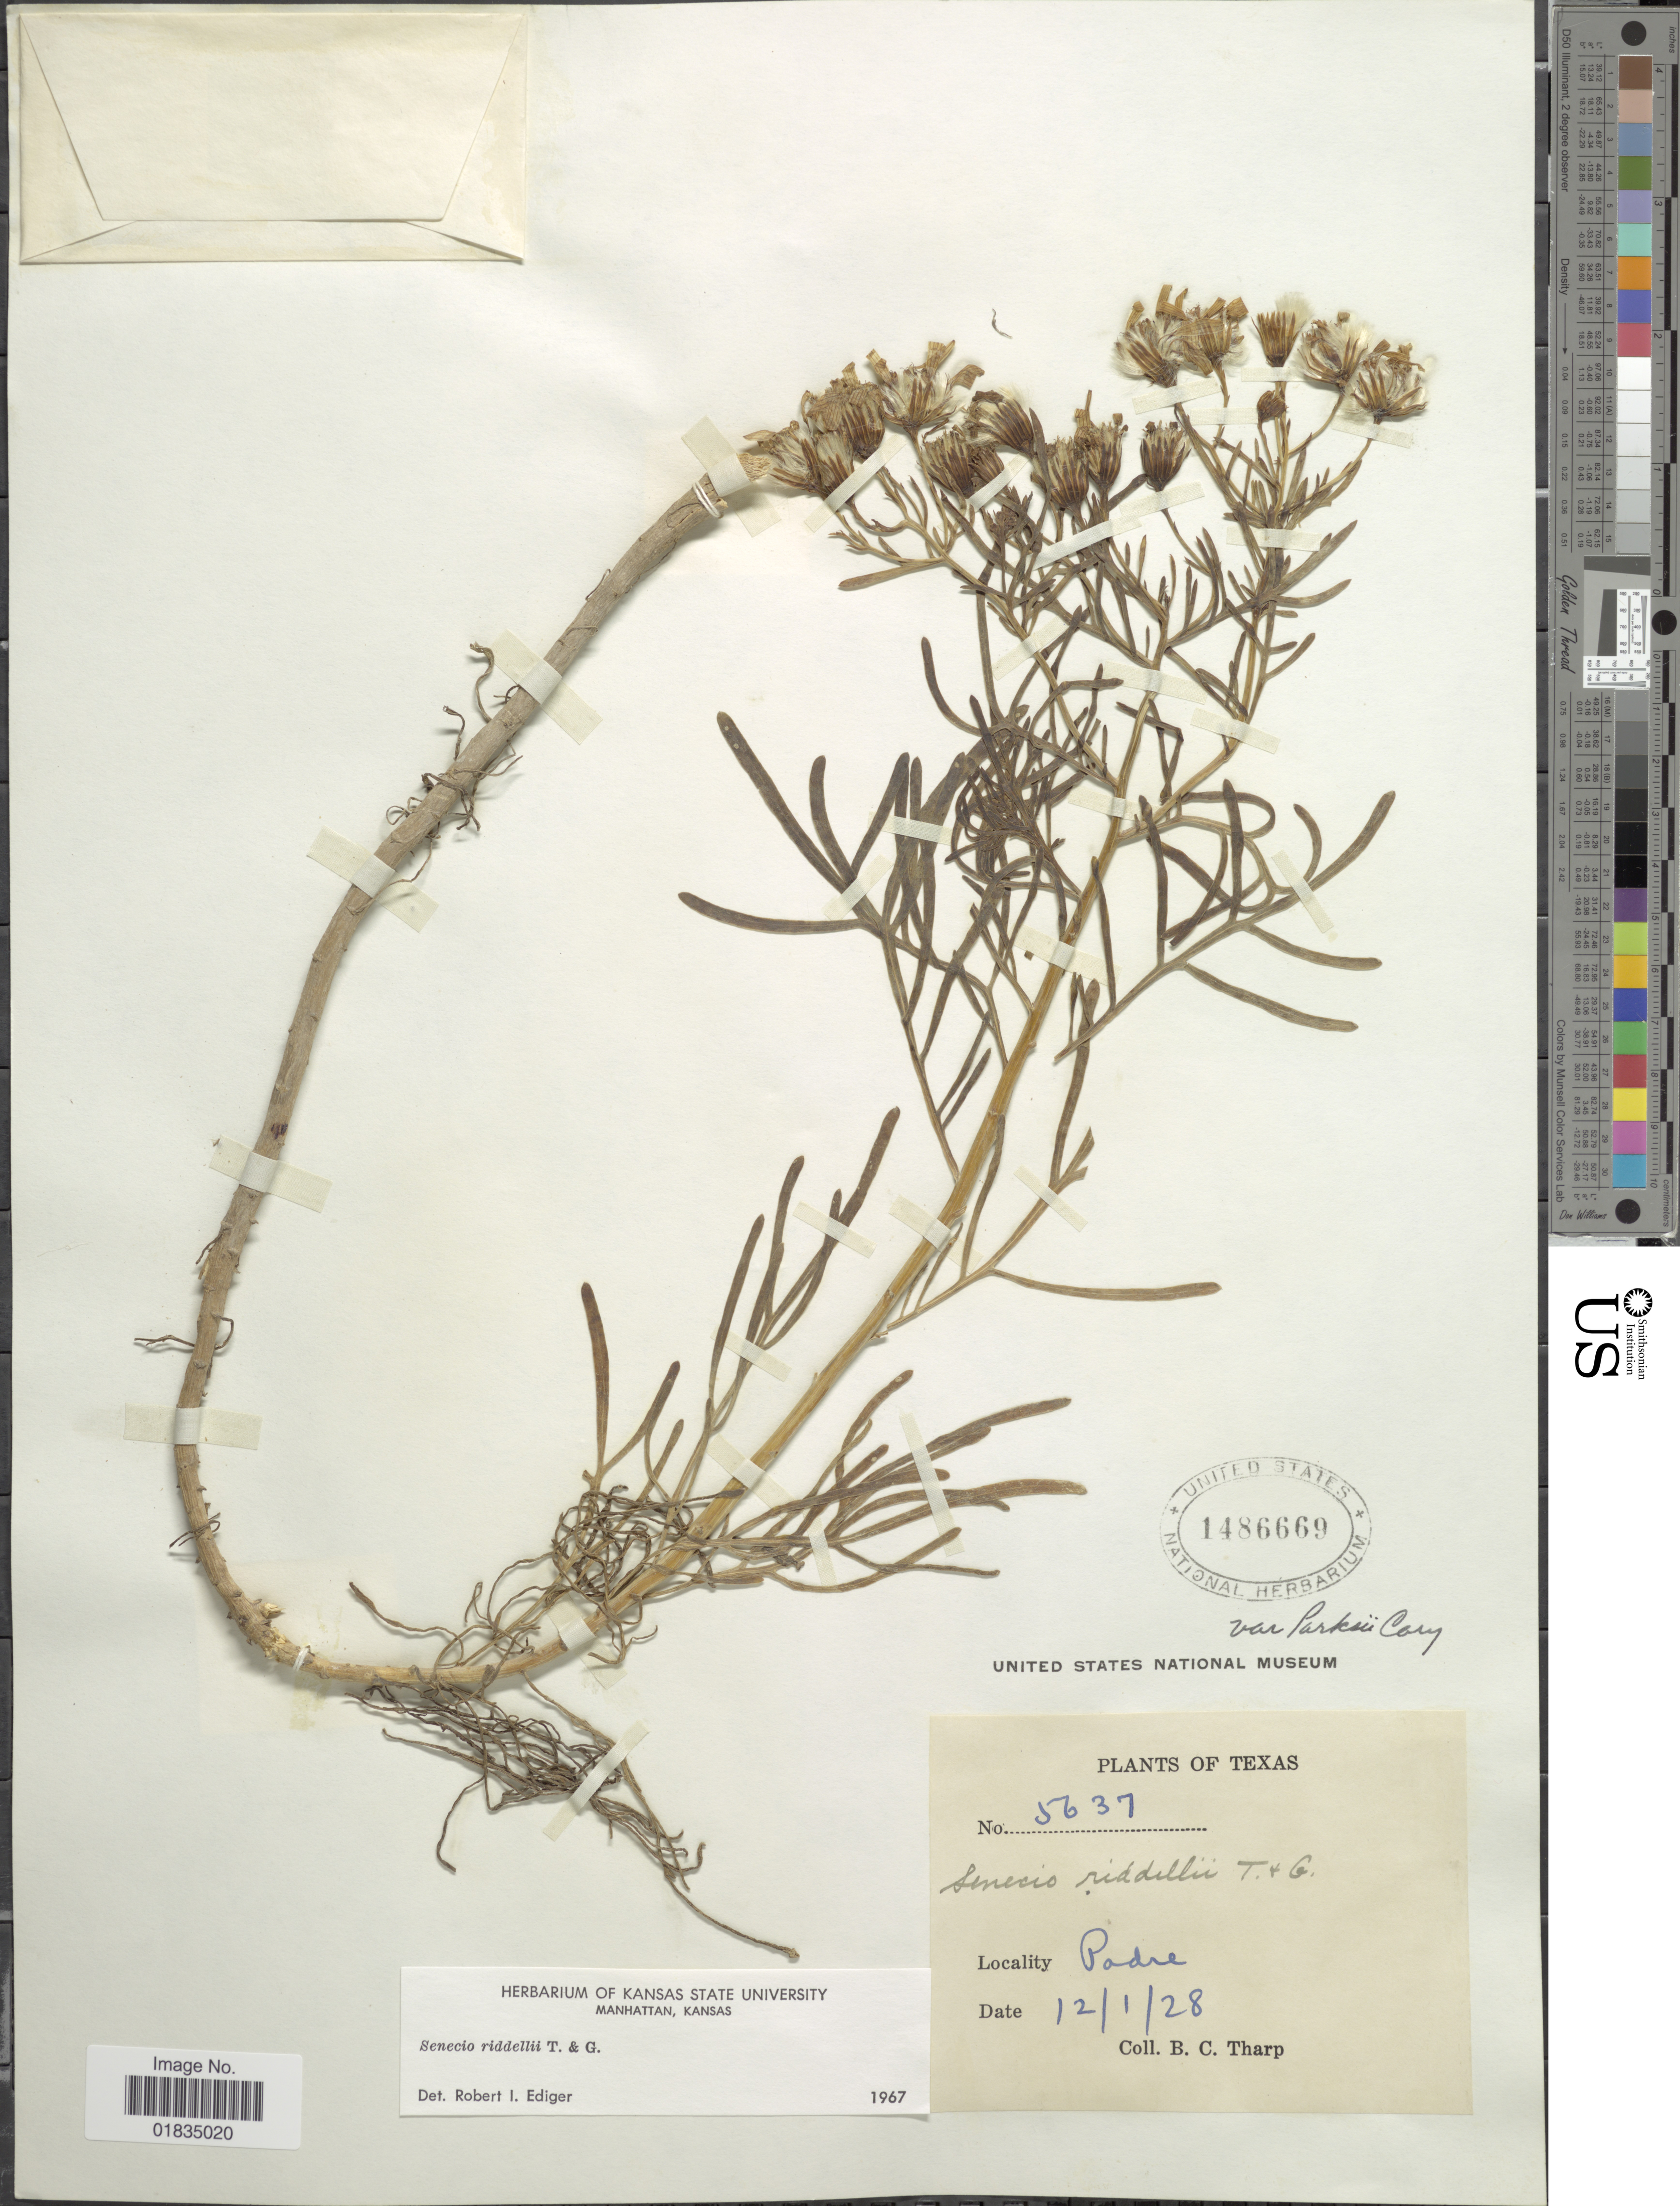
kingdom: Plantae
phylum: Tracheophyta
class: Magnoliopsida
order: Asterales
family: Asteraceae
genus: Senecio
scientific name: Senecio riddellii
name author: Torr. & A. Gray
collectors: B. C. Tharp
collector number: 5637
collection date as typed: Transcribed d/m/y: 1/12/28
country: United States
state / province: Texas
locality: Padre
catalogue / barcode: US 1486669